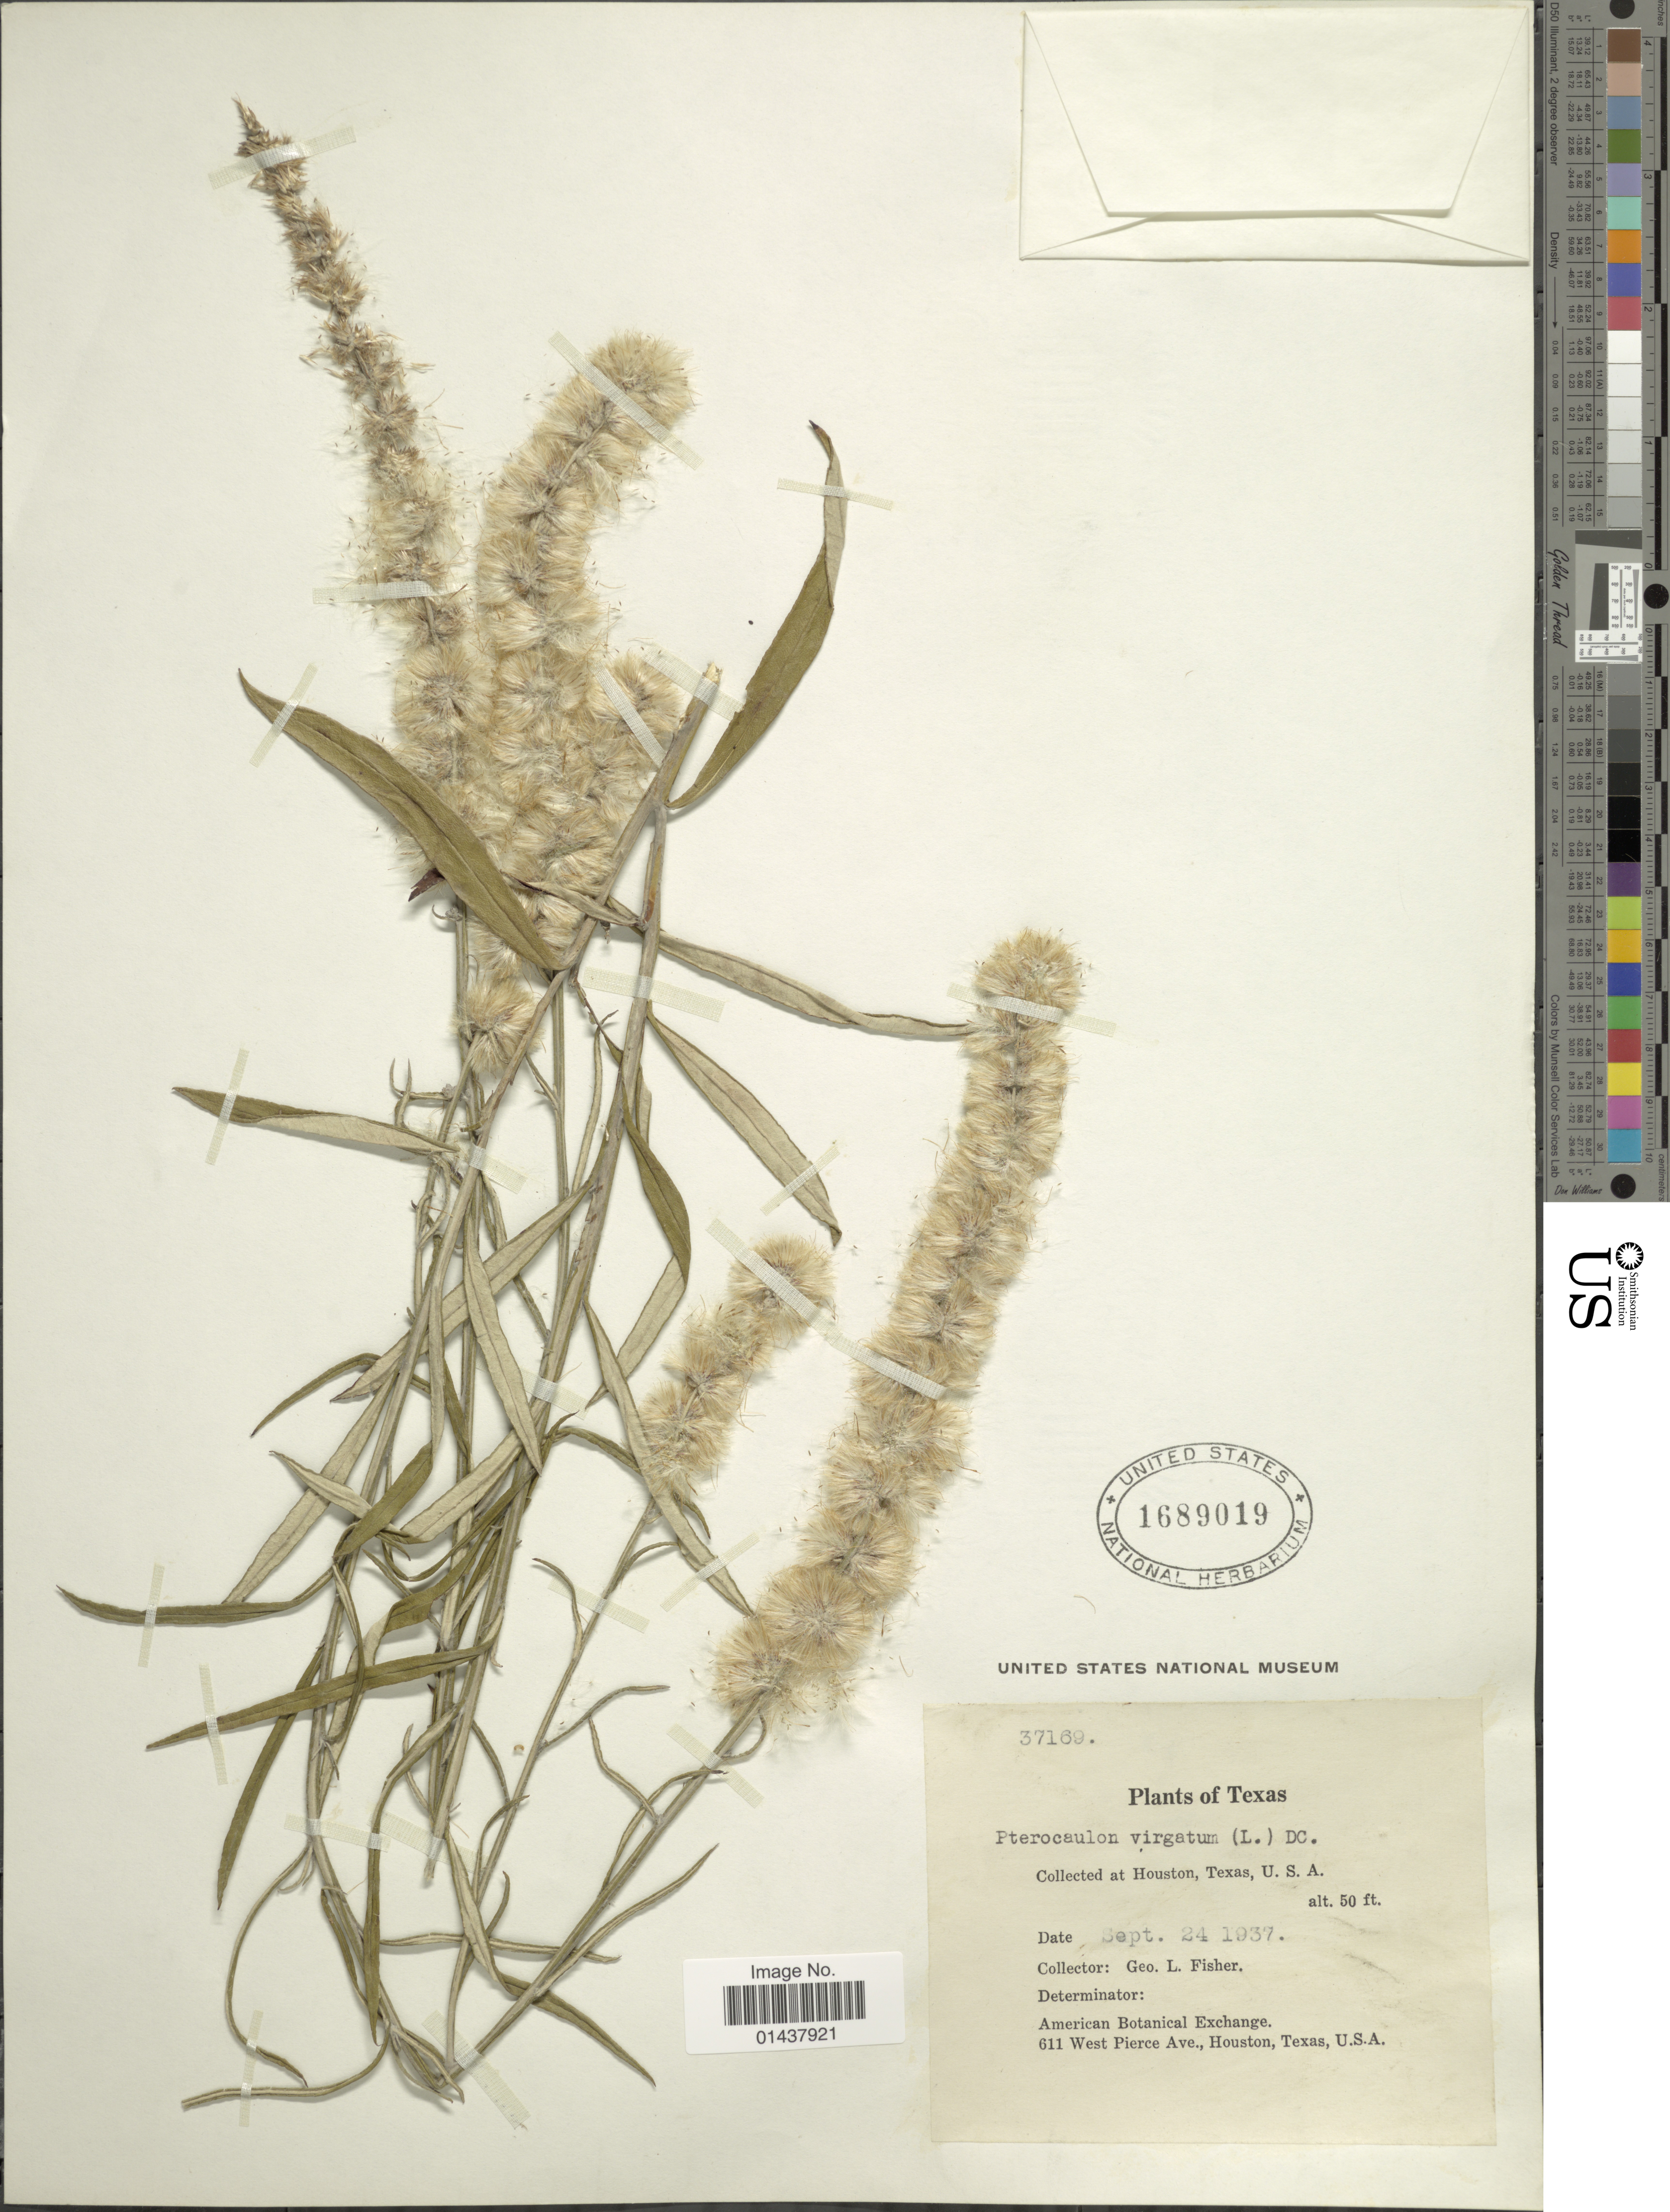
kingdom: Plantae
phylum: Tracheophyta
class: Magnoliopsida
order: Asterales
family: Asteraceae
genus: Pterocaulon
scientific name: Pterocaulon virgatum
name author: (L.) DC.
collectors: G. L. Fisher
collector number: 37169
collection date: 1937-09-24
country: United States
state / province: Texas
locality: Houston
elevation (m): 15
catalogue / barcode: US 1689019